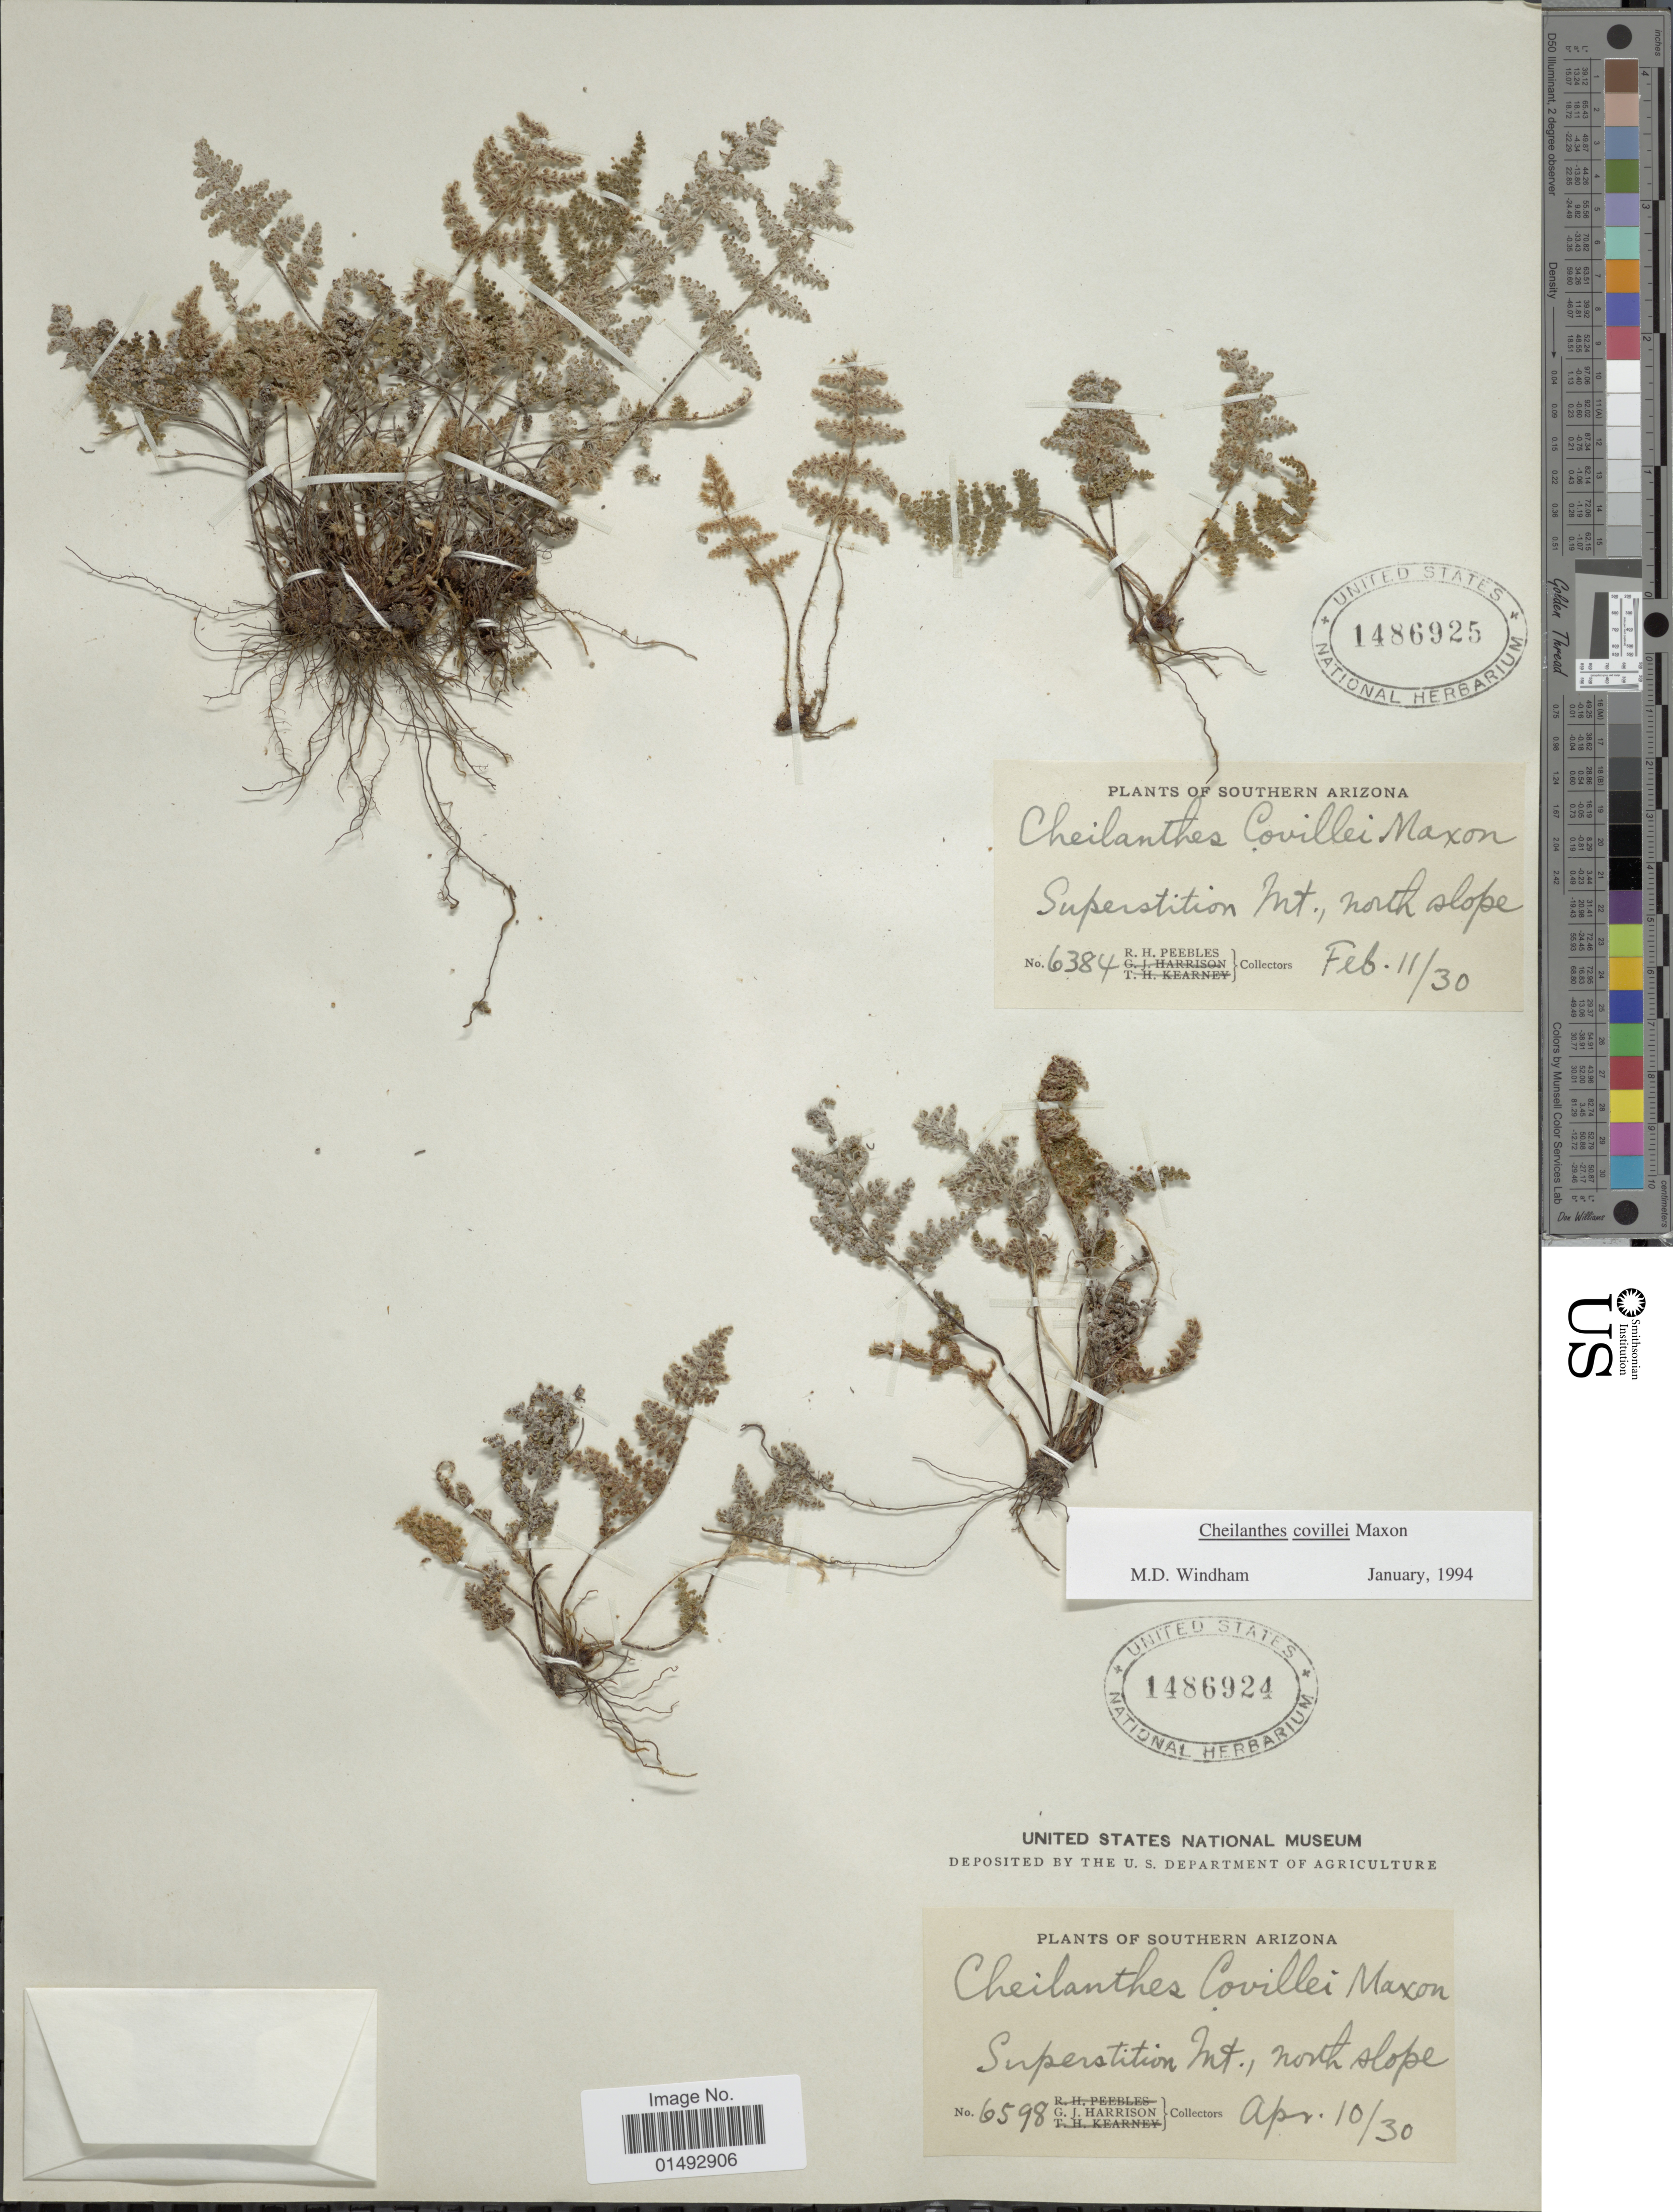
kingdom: Plantae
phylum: Tracheophyta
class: Polypodiopsida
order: Polypodiales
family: Pteridaceae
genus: Myriopteris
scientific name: Myriopteris covillei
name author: (Maxon) Á. Löve & D. Löve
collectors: G. J. Harrison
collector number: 6598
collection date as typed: Transcribed d/m/y: 10/4/30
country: United States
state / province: Arizona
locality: Southern Arizona, Superstition Mt., north slope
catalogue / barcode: US 1486924